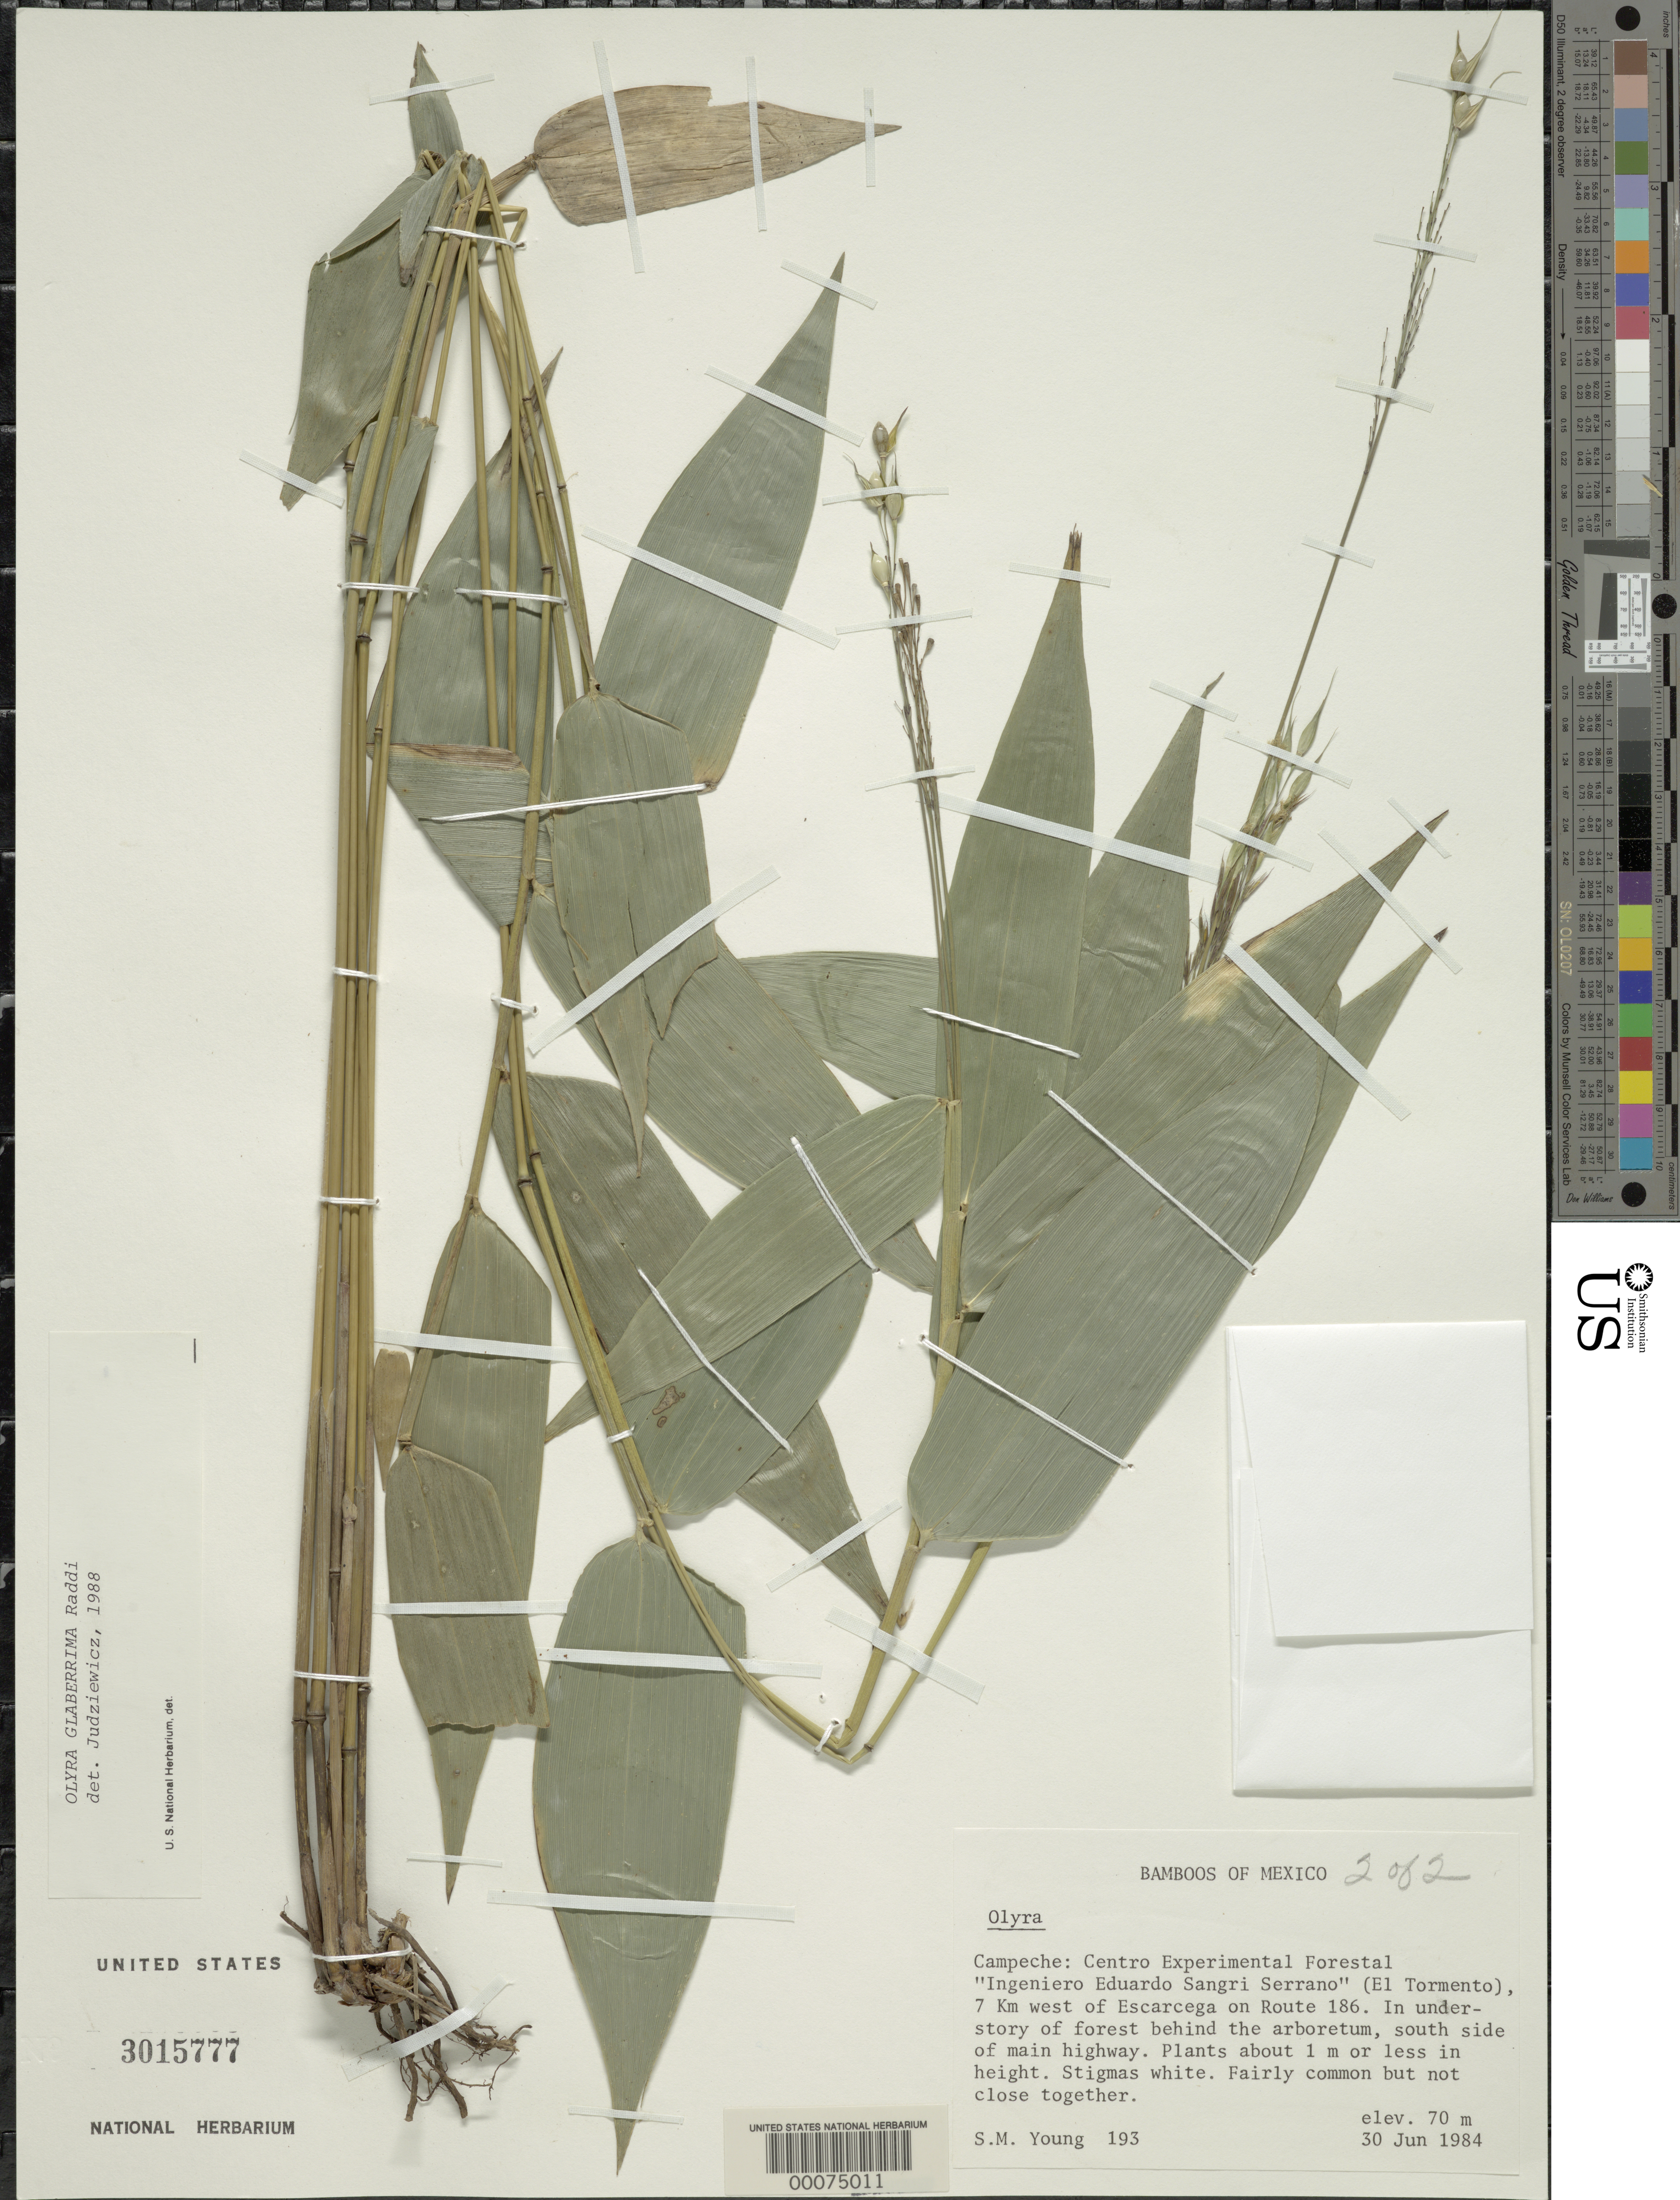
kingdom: Plantae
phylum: Tracheophyta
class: Liliopsida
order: Poales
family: Poaceae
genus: Olyra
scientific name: Olyra glaberrima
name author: Raddi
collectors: S. Young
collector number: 193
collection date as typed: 30 Jun 1984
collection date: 1984-06-30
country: Mexico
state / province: Campeche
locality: Centro Experimental Forestal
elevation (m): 70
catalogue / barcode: US 3015777